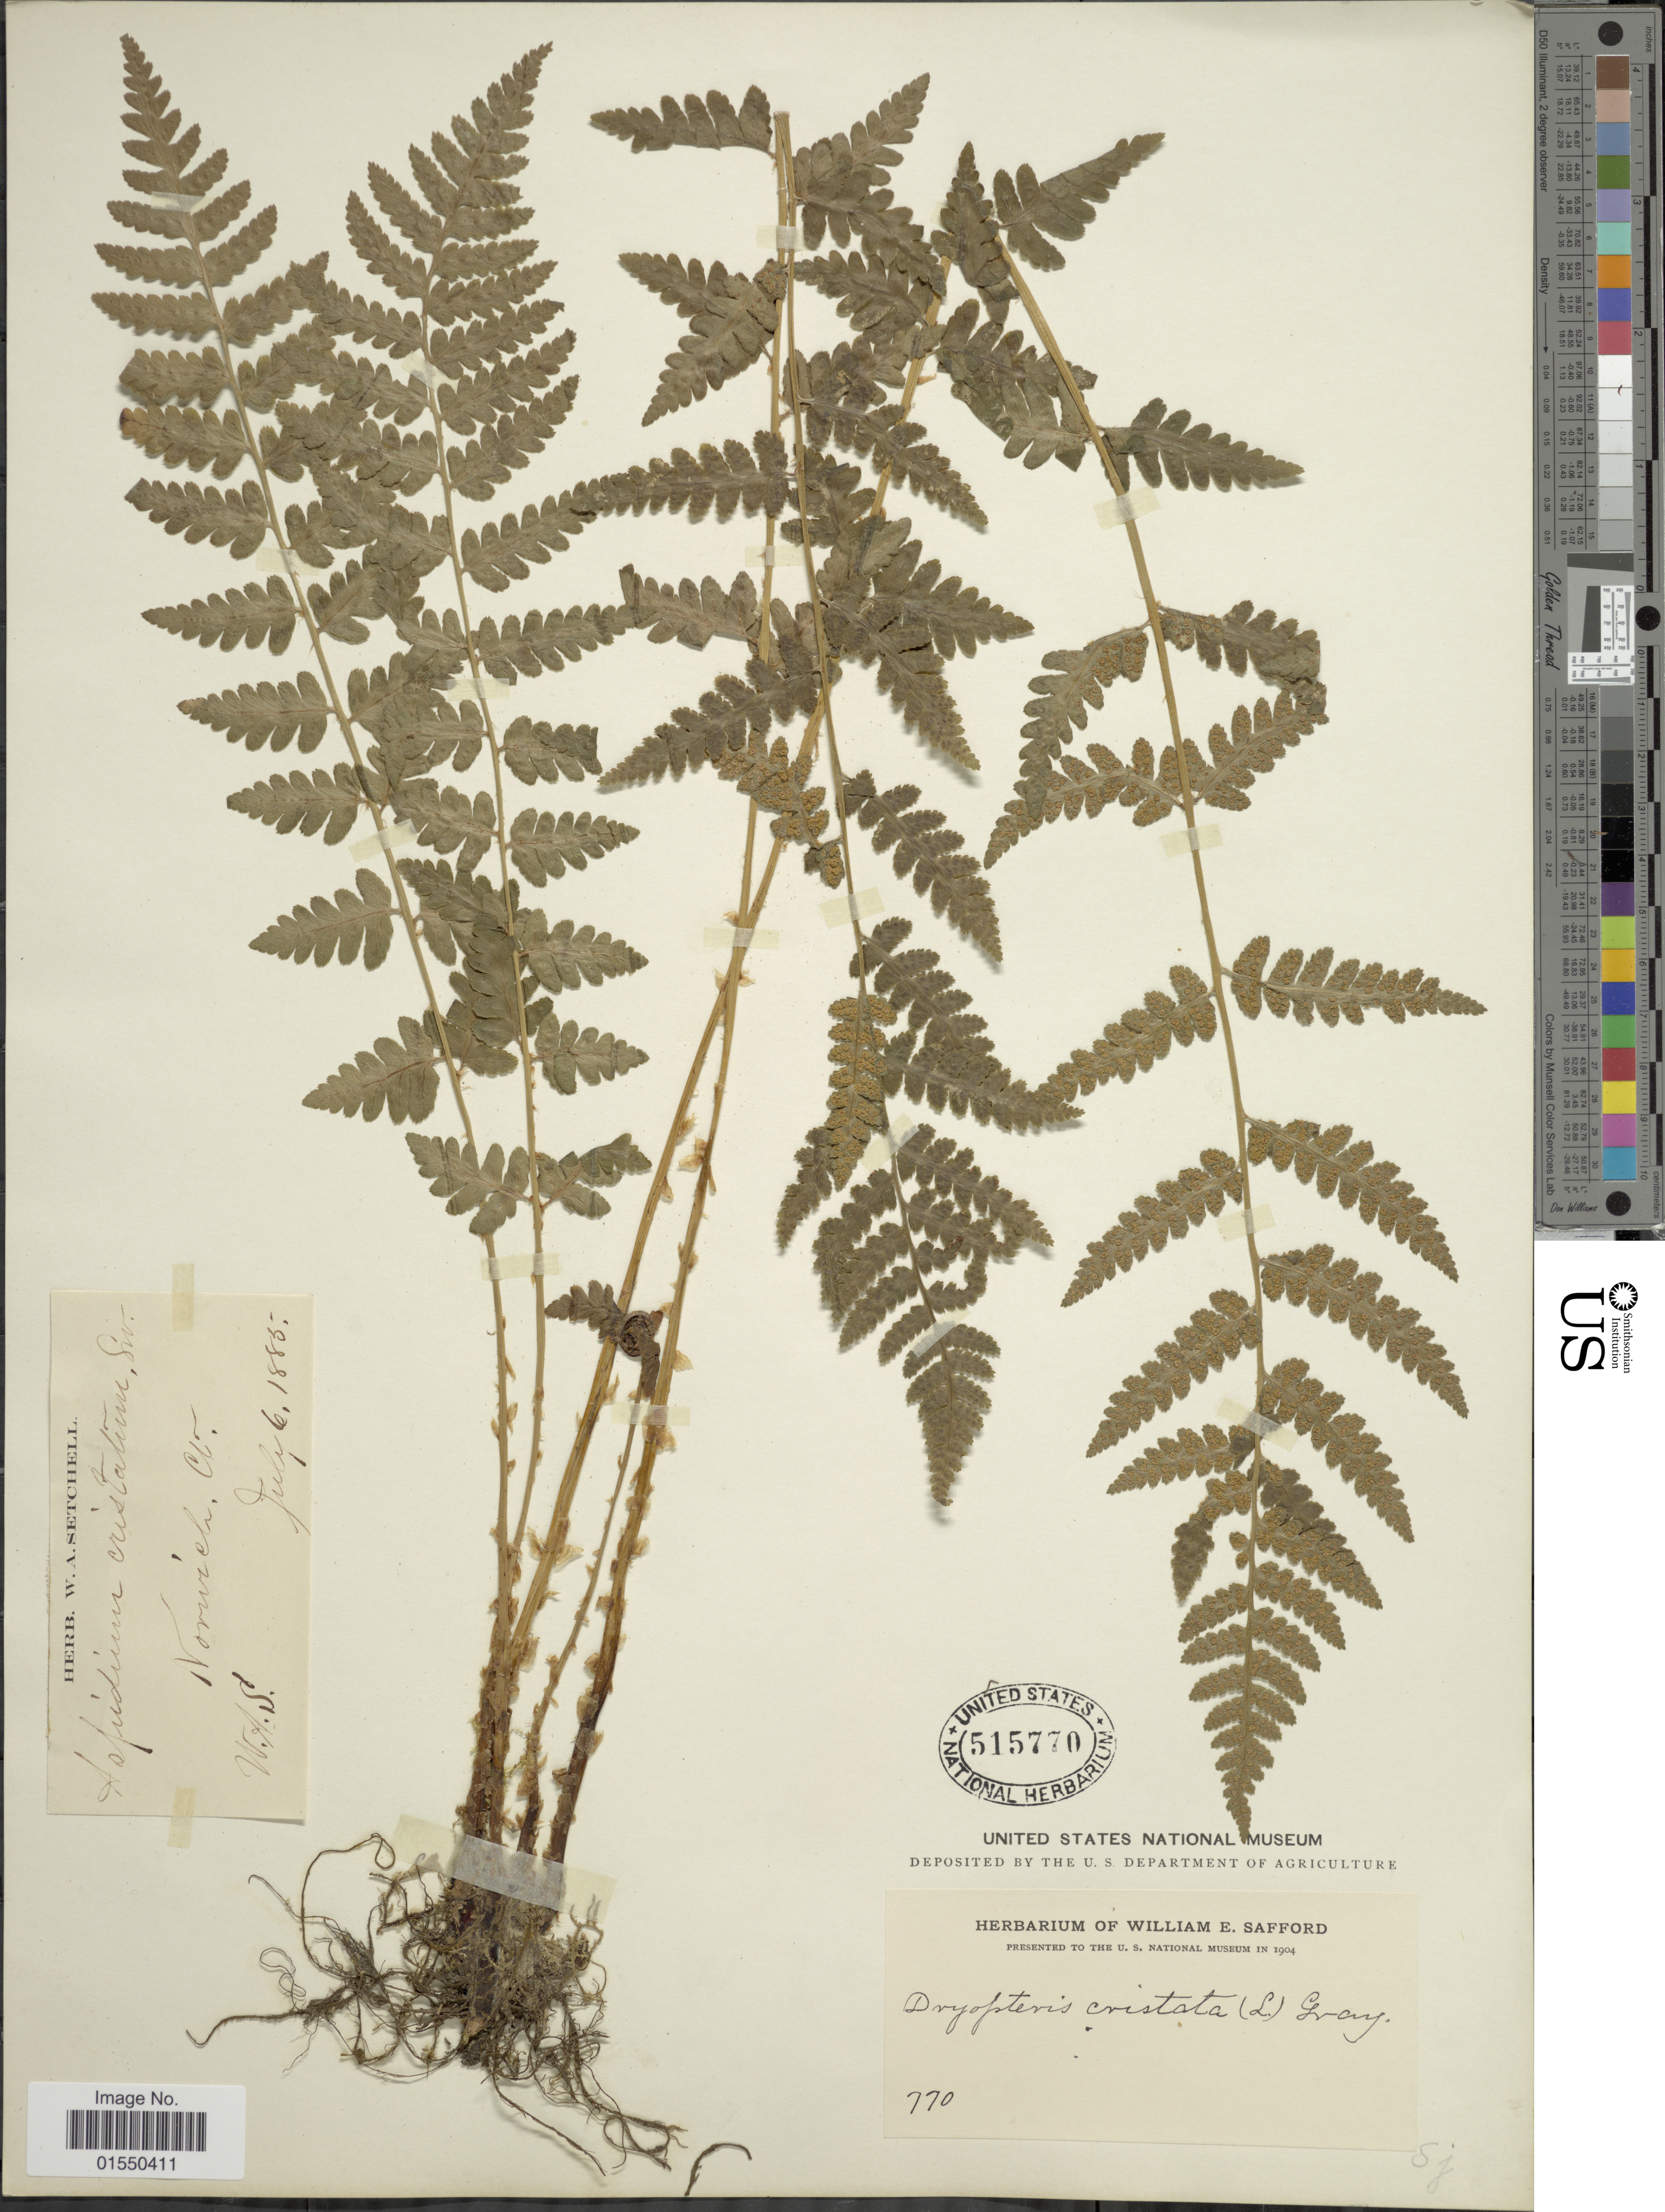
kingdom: Plantae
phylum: Tracheophyta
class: Polypodiopsida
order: Polypodiales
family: Dryopteridaceae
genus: Dryopteris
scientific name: Dryopteris cristata var. spinulosa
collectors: ex herb. W. Ferguson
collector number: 770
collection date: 1885-07-06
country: United States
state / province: Connecticut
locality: Norwich, CT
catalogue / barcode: US 515770